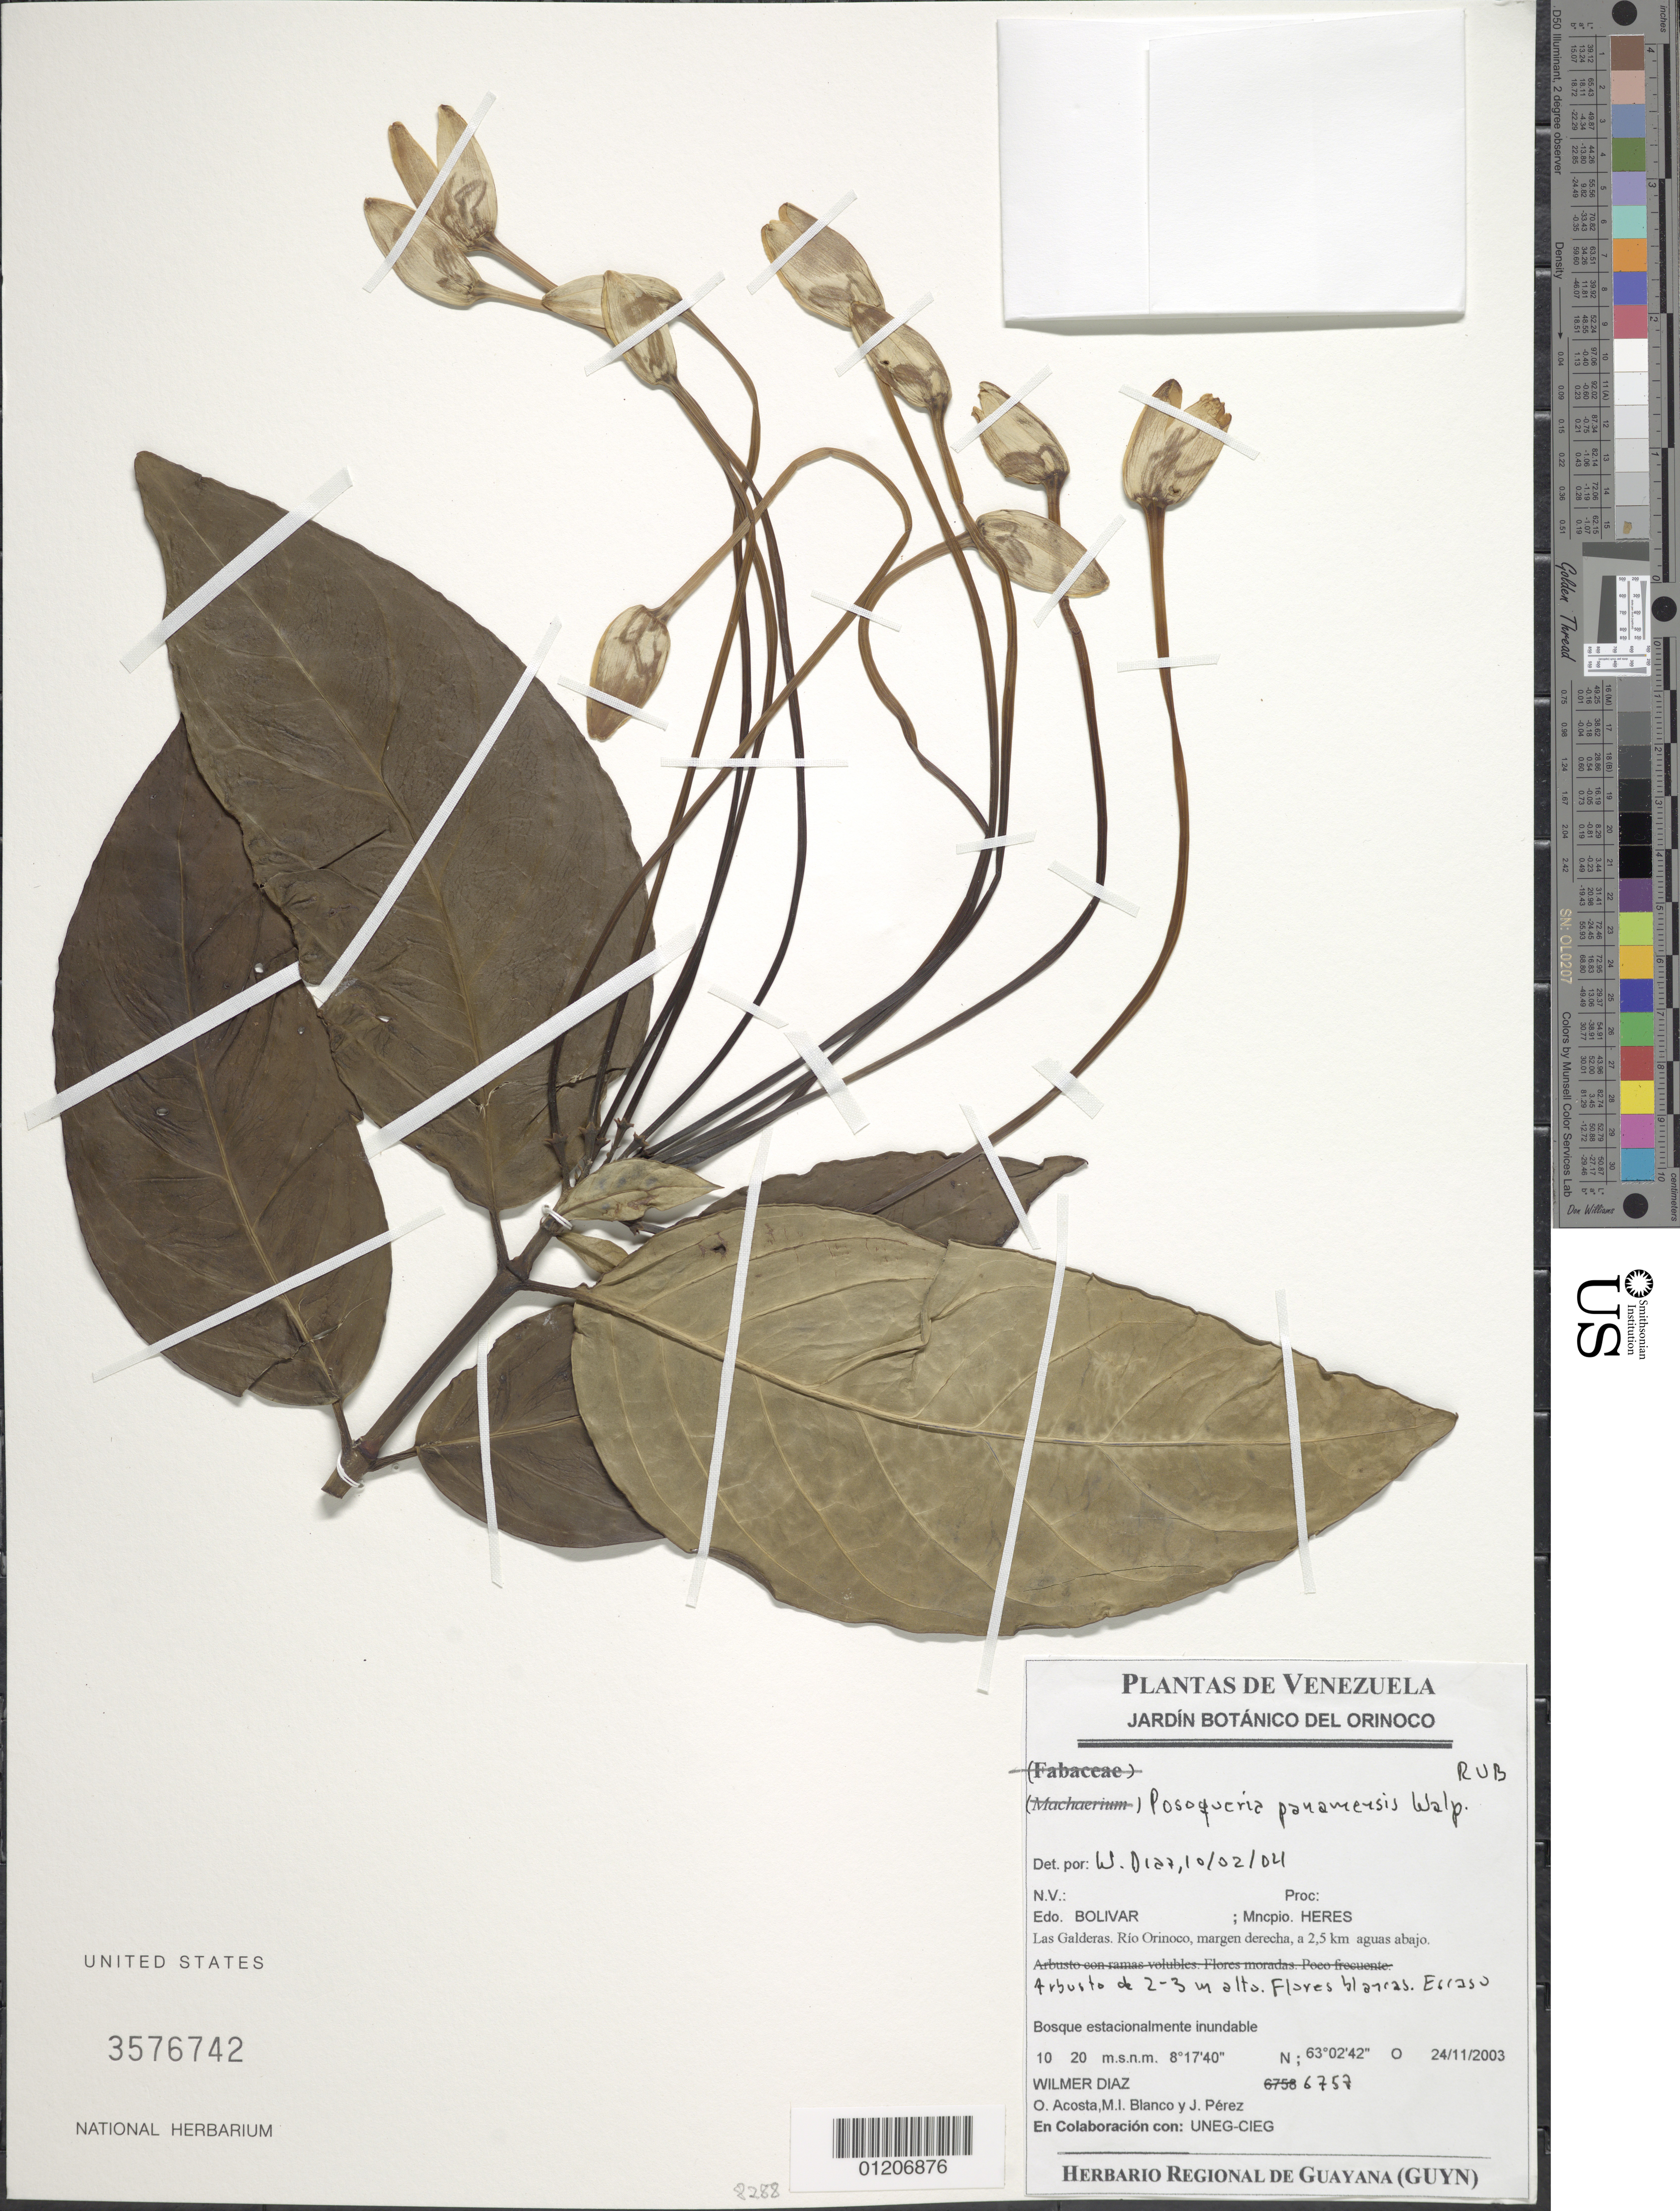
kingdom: Plantae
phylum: Tracheophyta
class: Magnoliopsida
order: Gentianales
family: Rubiaceae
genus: Posoqueria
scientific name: Posoqueria panamensis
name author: (Walp. & Duchass.) Walp.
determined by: Díaz P., Wilmer A.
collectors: W. Díaz P., O. Acosta, M. Blanco & J. Perez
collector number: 6757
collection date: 2003-11-24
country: Venezuela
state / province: Bolívar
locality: Las Galderas, Rio Orinoco, margen derecha, a 2.5km aguas abajo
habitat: Bosque estacionalmente inundable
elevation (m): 10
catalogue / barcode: US 3576742